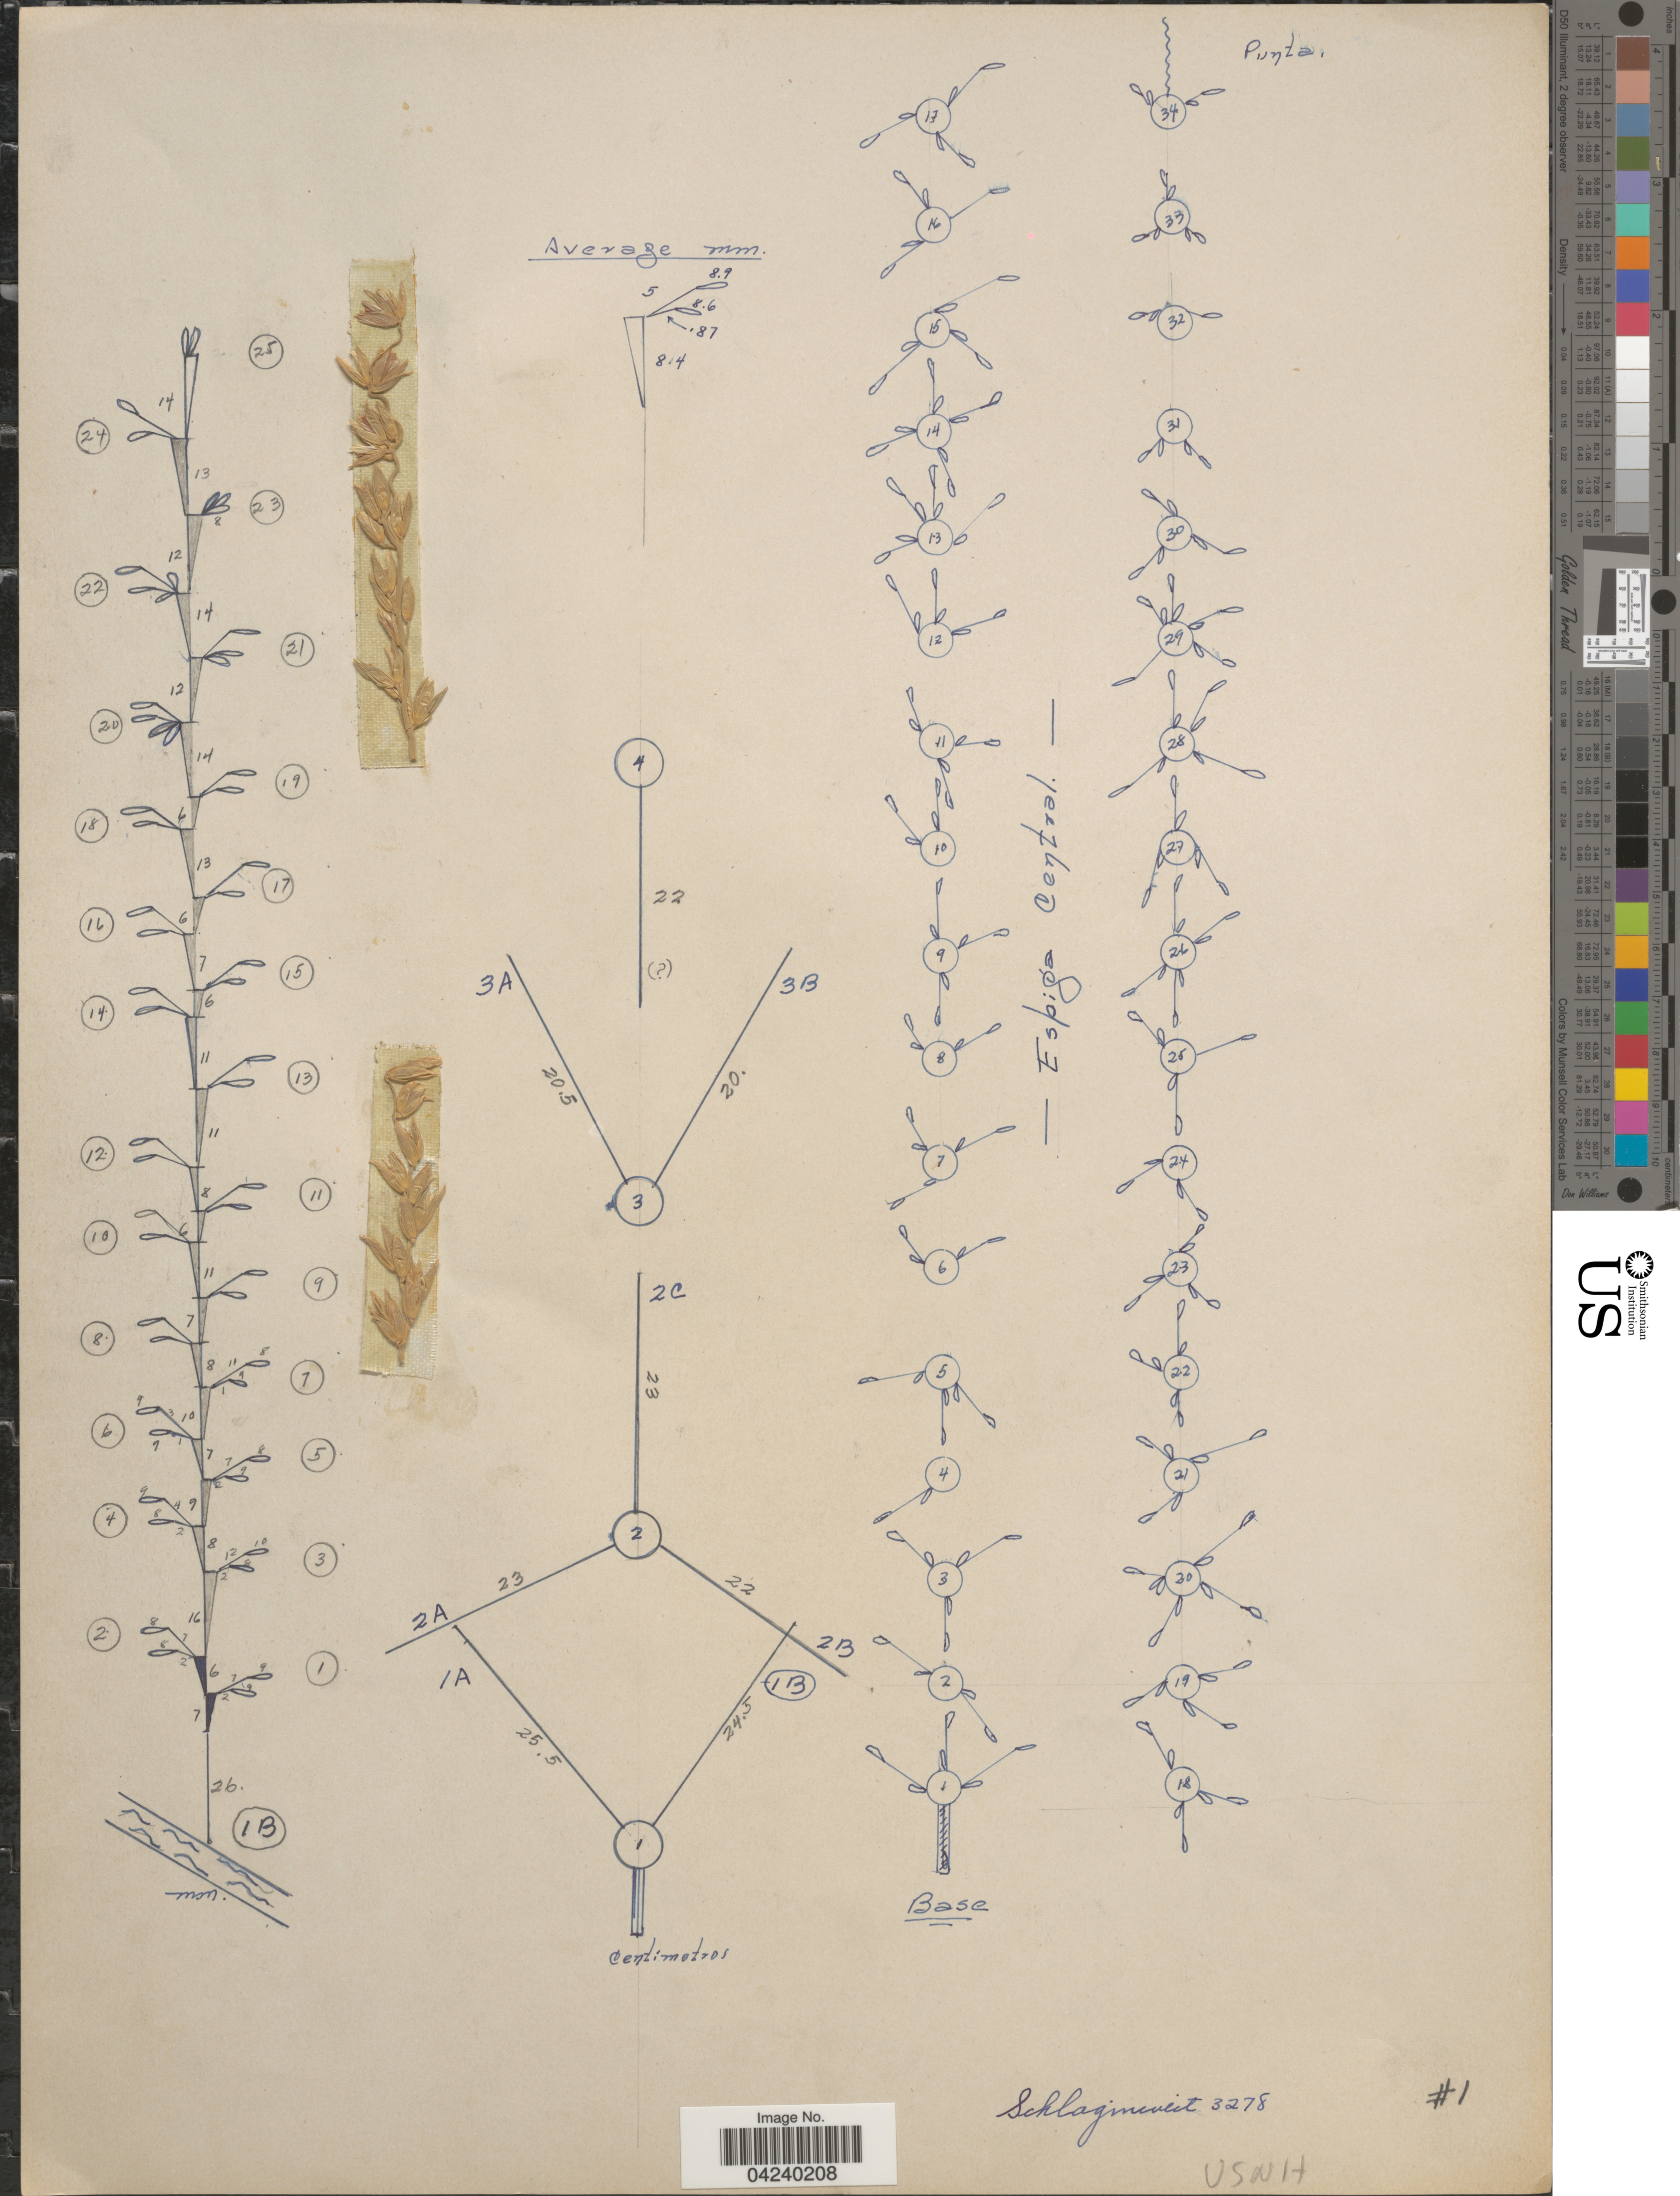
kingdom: Plantae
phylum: Tracheophyta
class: Liliopsida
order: Poales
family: Poaceae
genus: Zea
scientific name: Zea mays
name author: L.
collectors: Schlaginweit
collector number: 3278